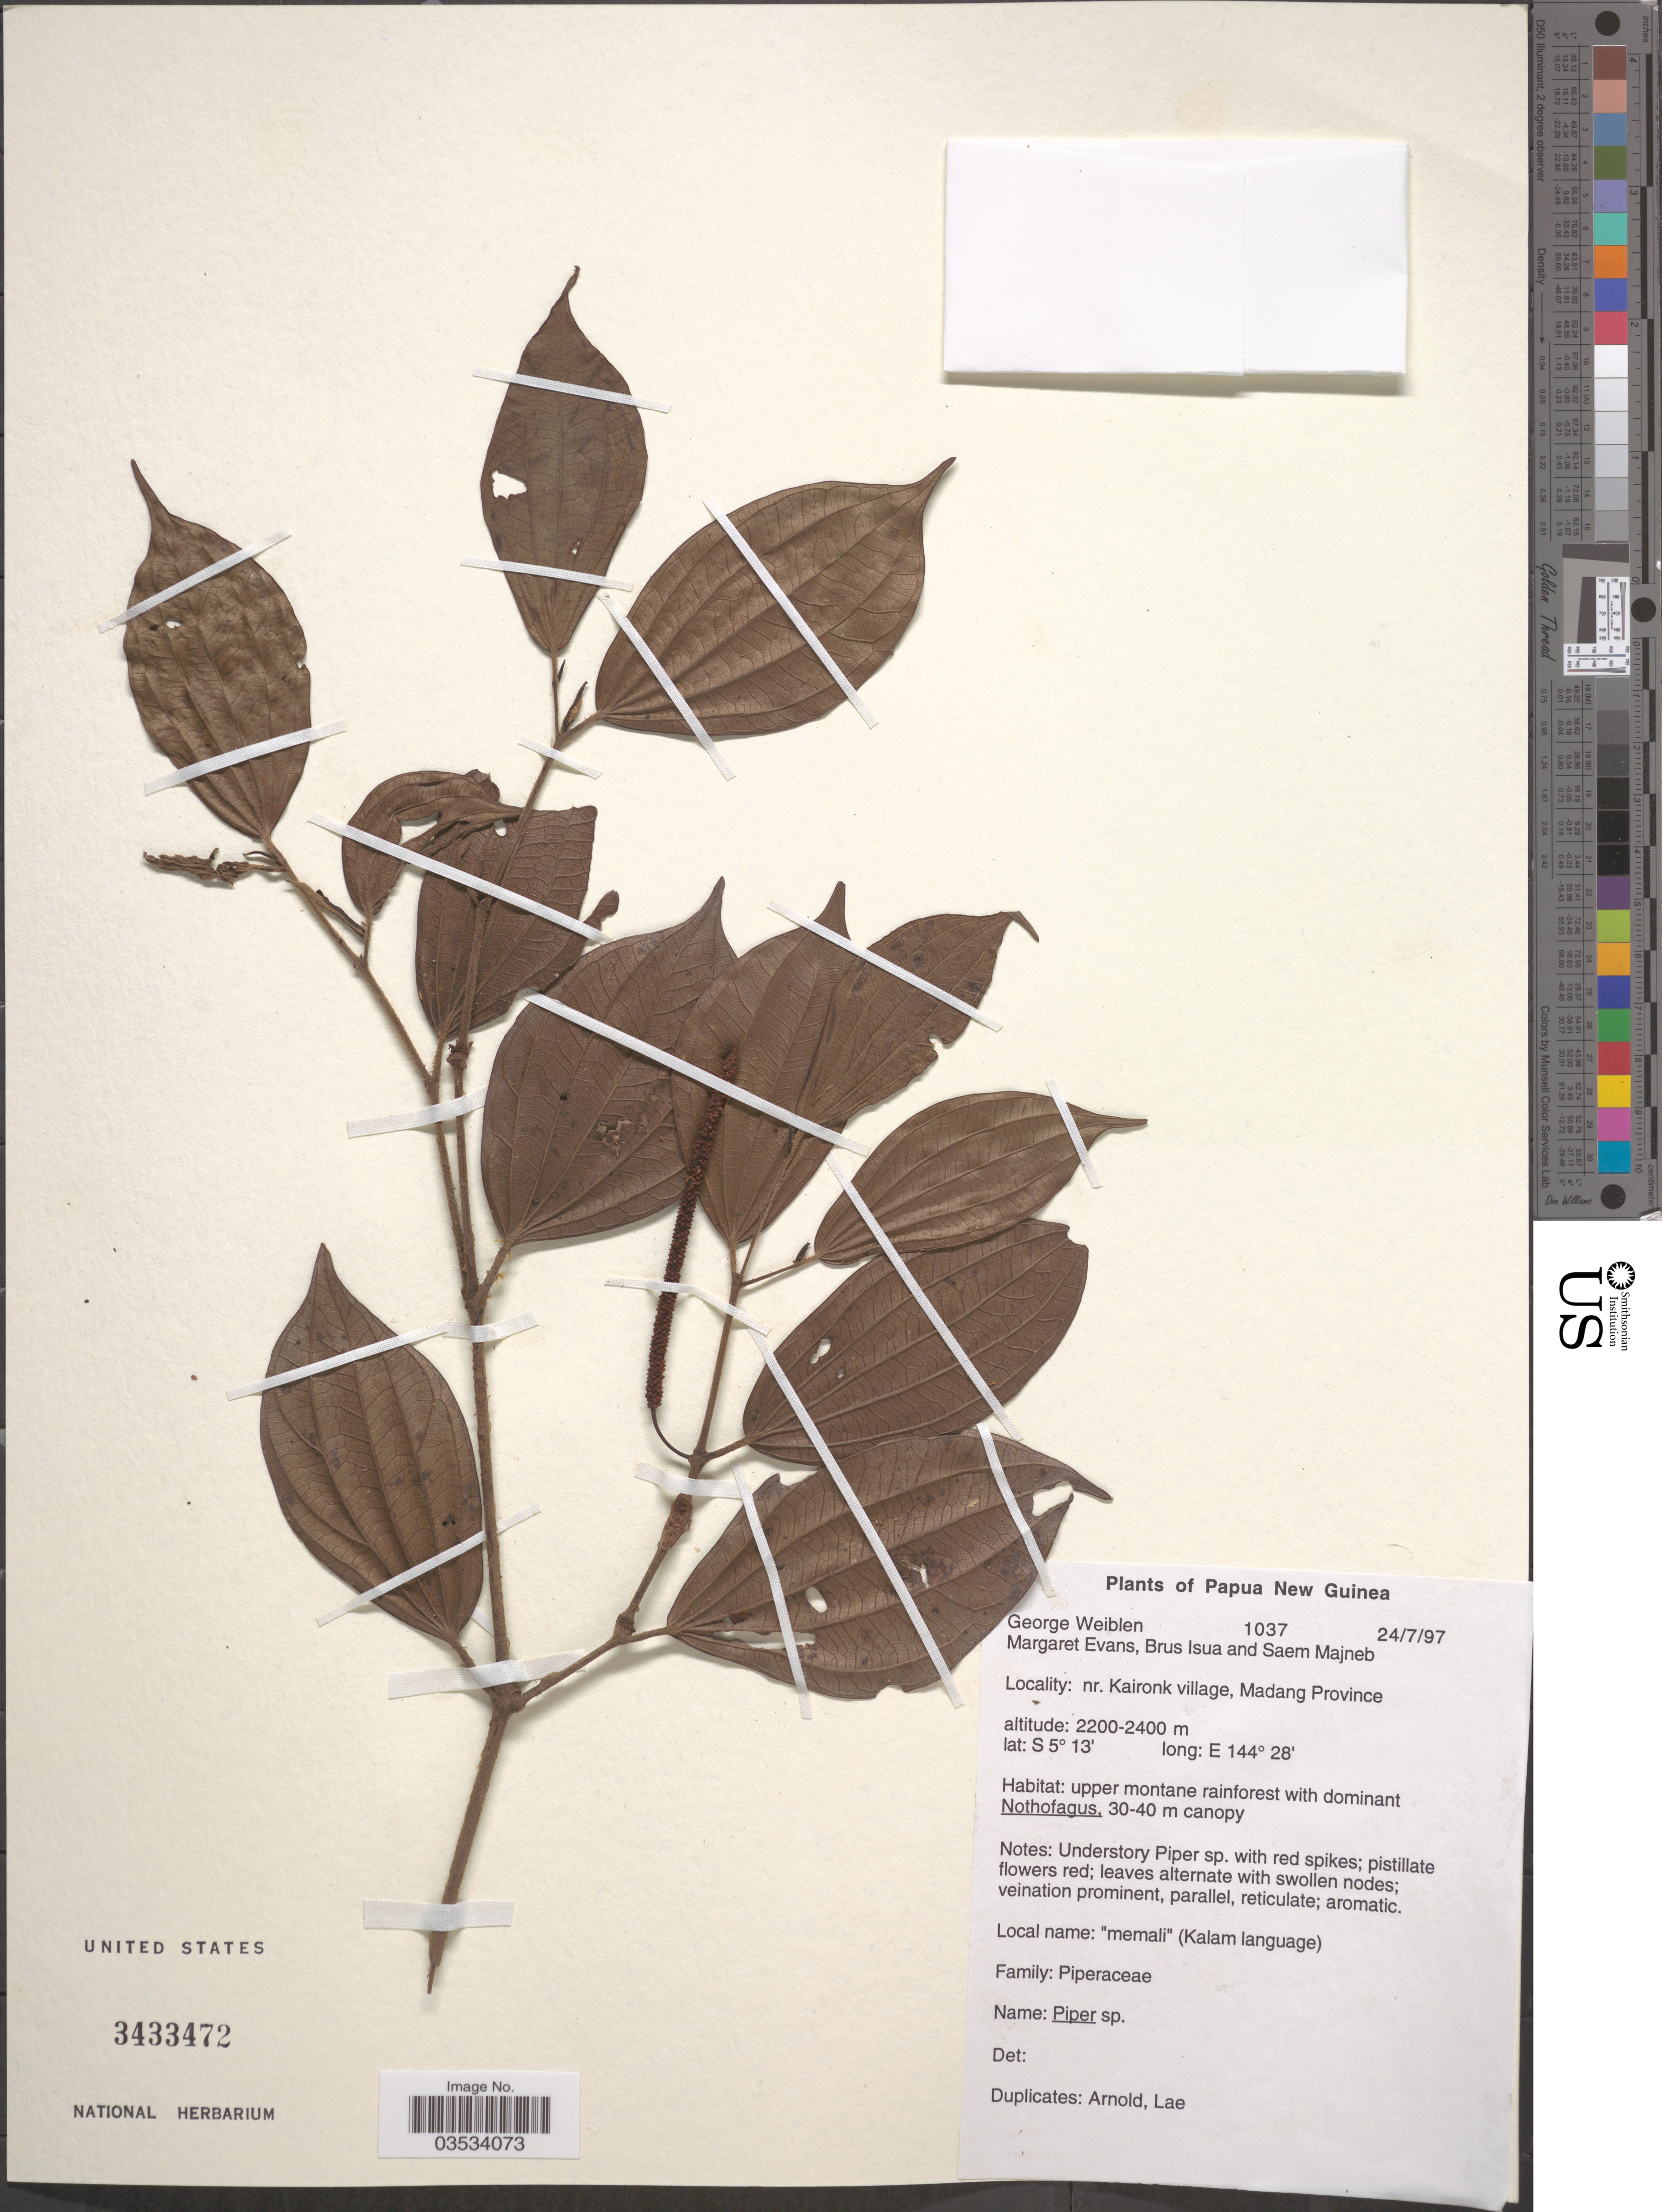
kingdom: Plantae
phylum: Tracheophyta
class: Magnoliopsida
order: Piperales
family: Piperaceae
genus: Piper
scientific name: Piper sp.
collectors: G. D. Weiblen, M. Evans, B. Isua & S. Majneb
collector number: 1037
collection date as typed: Transcribed d/m/y: 24/7/97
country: Papua New Guinea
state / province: Madang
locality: Nr. Kaironk village.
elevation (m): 2200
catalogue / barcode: US 3433472